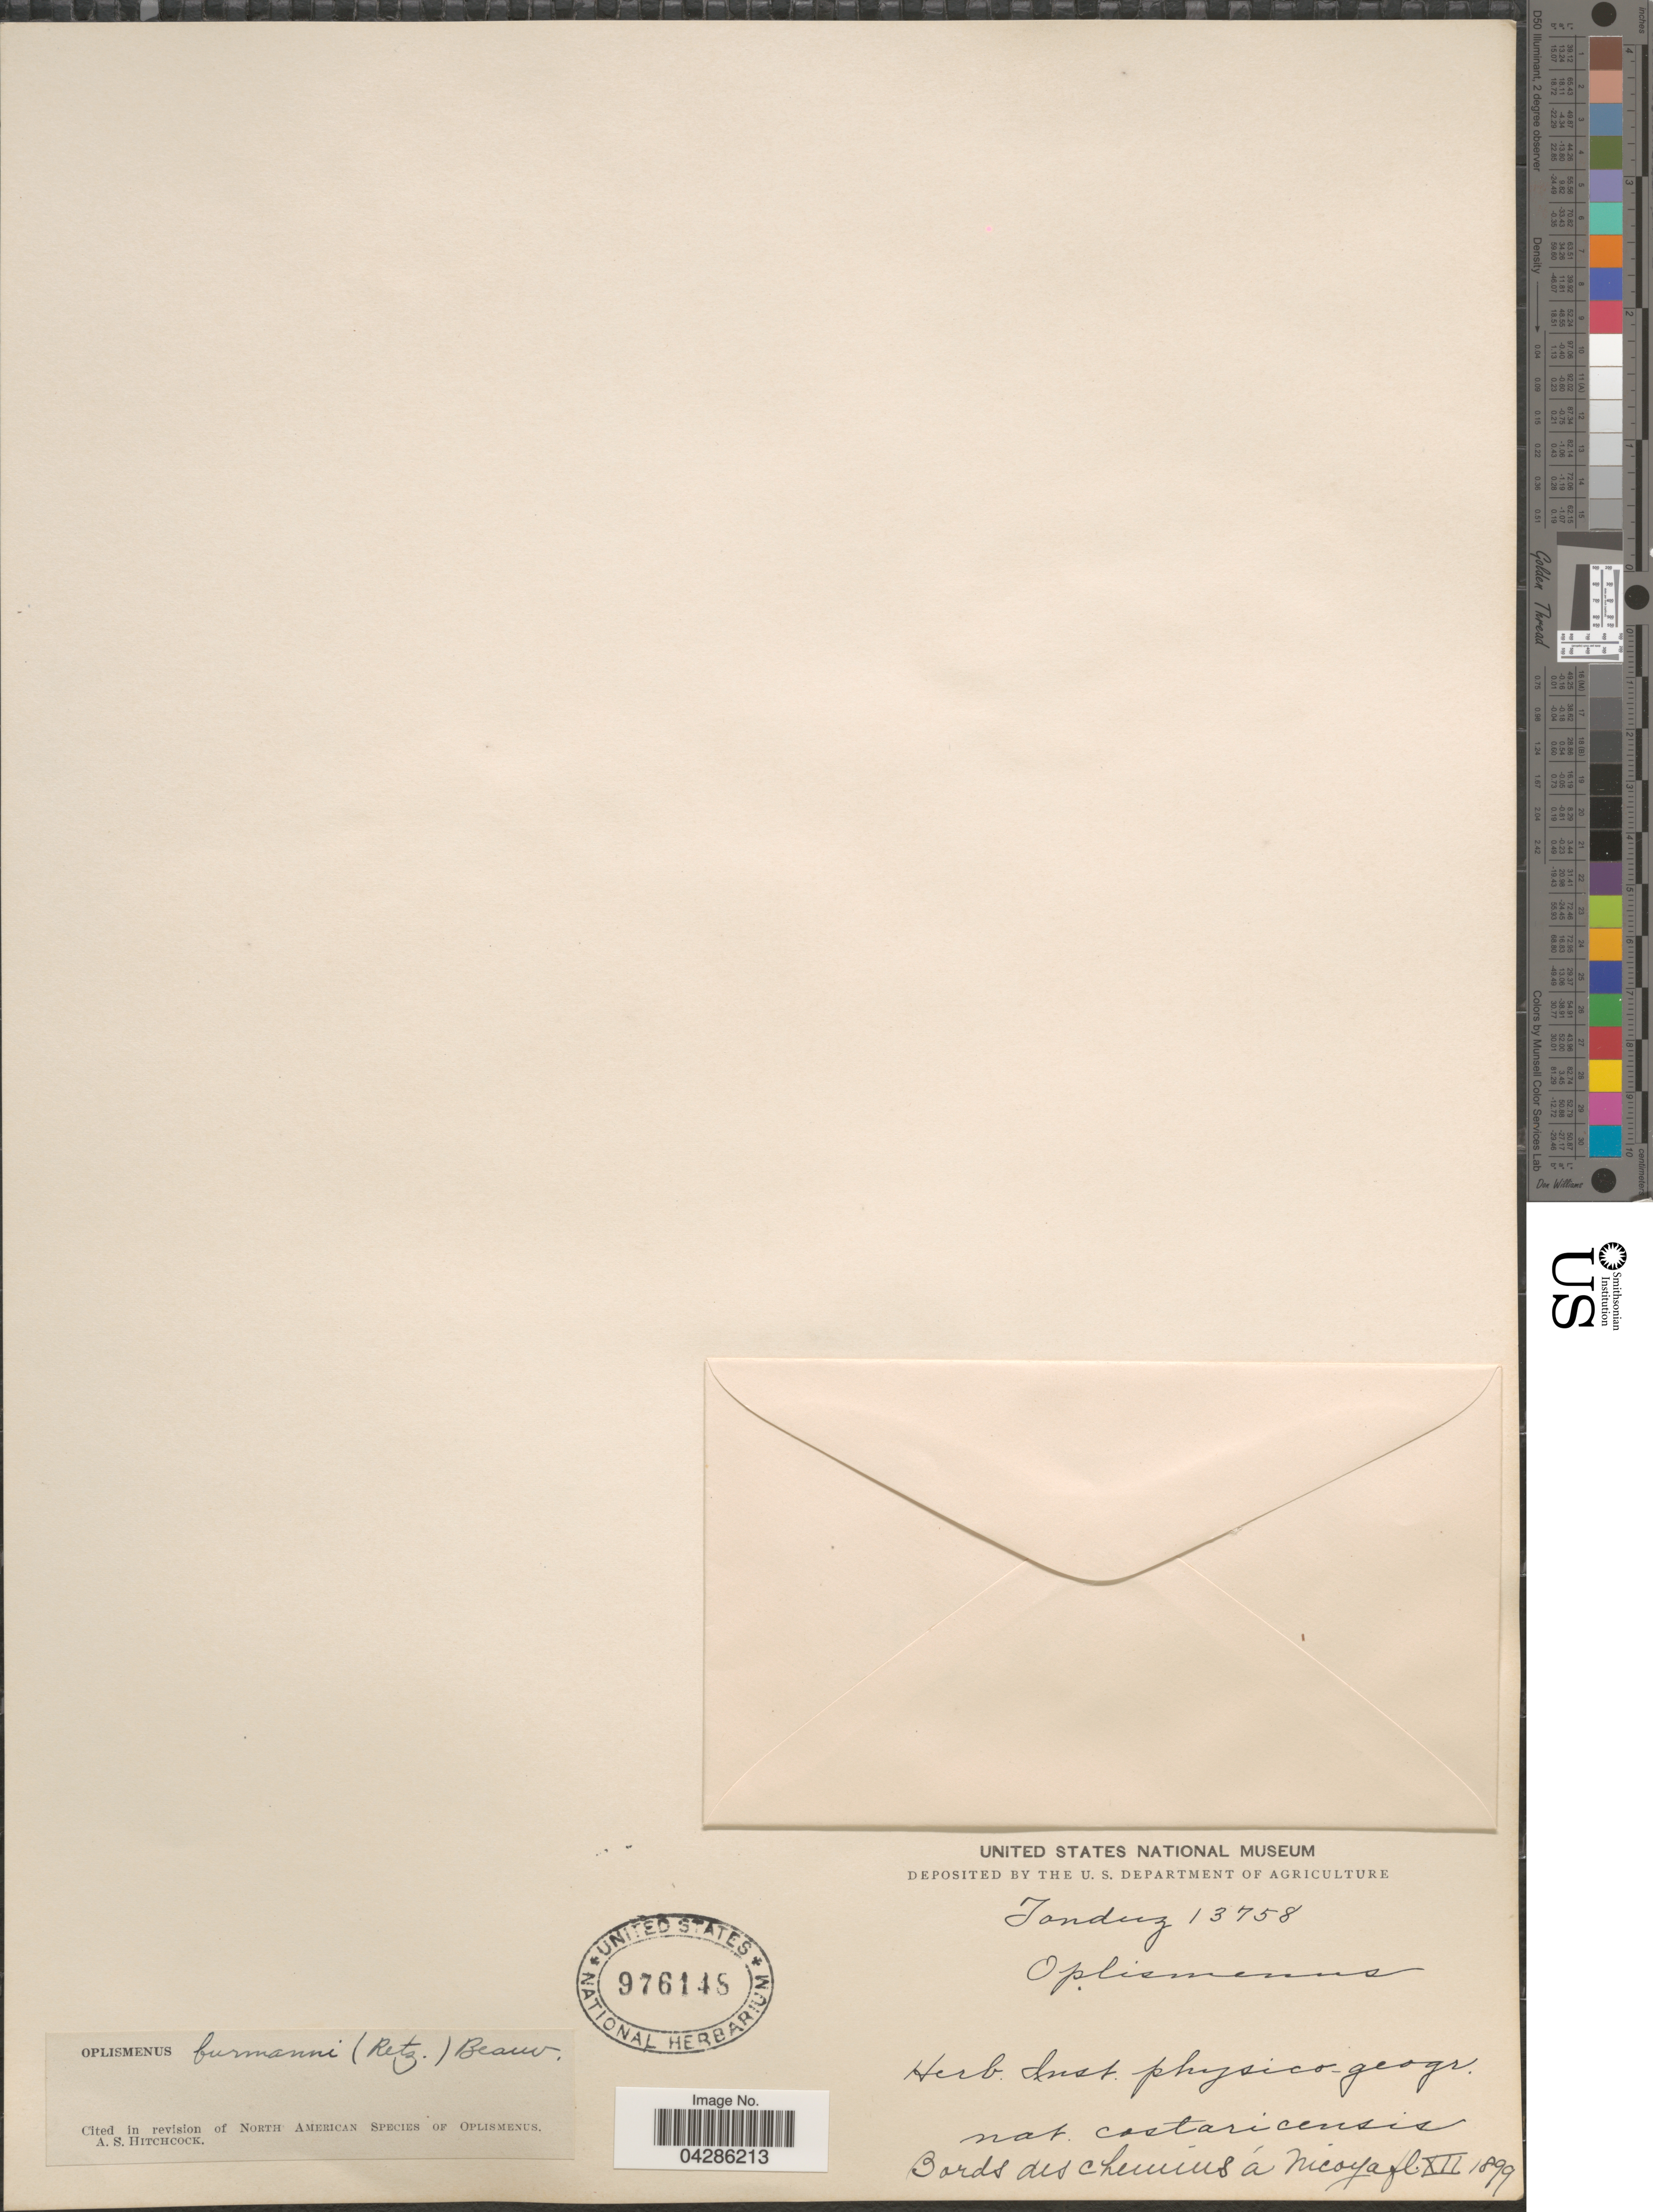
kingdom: Plantae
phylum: Tracheophyta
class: Liliopsida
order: Poales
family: Poaceae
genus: Oplismenus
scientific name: Oplismenus burmannii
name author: (Retz.) P. Beauv.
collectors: Tonduz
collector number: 13758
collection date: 1899-12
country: Costa Rica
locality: Bords des chemins á Nicoya.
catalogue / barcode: US 976148